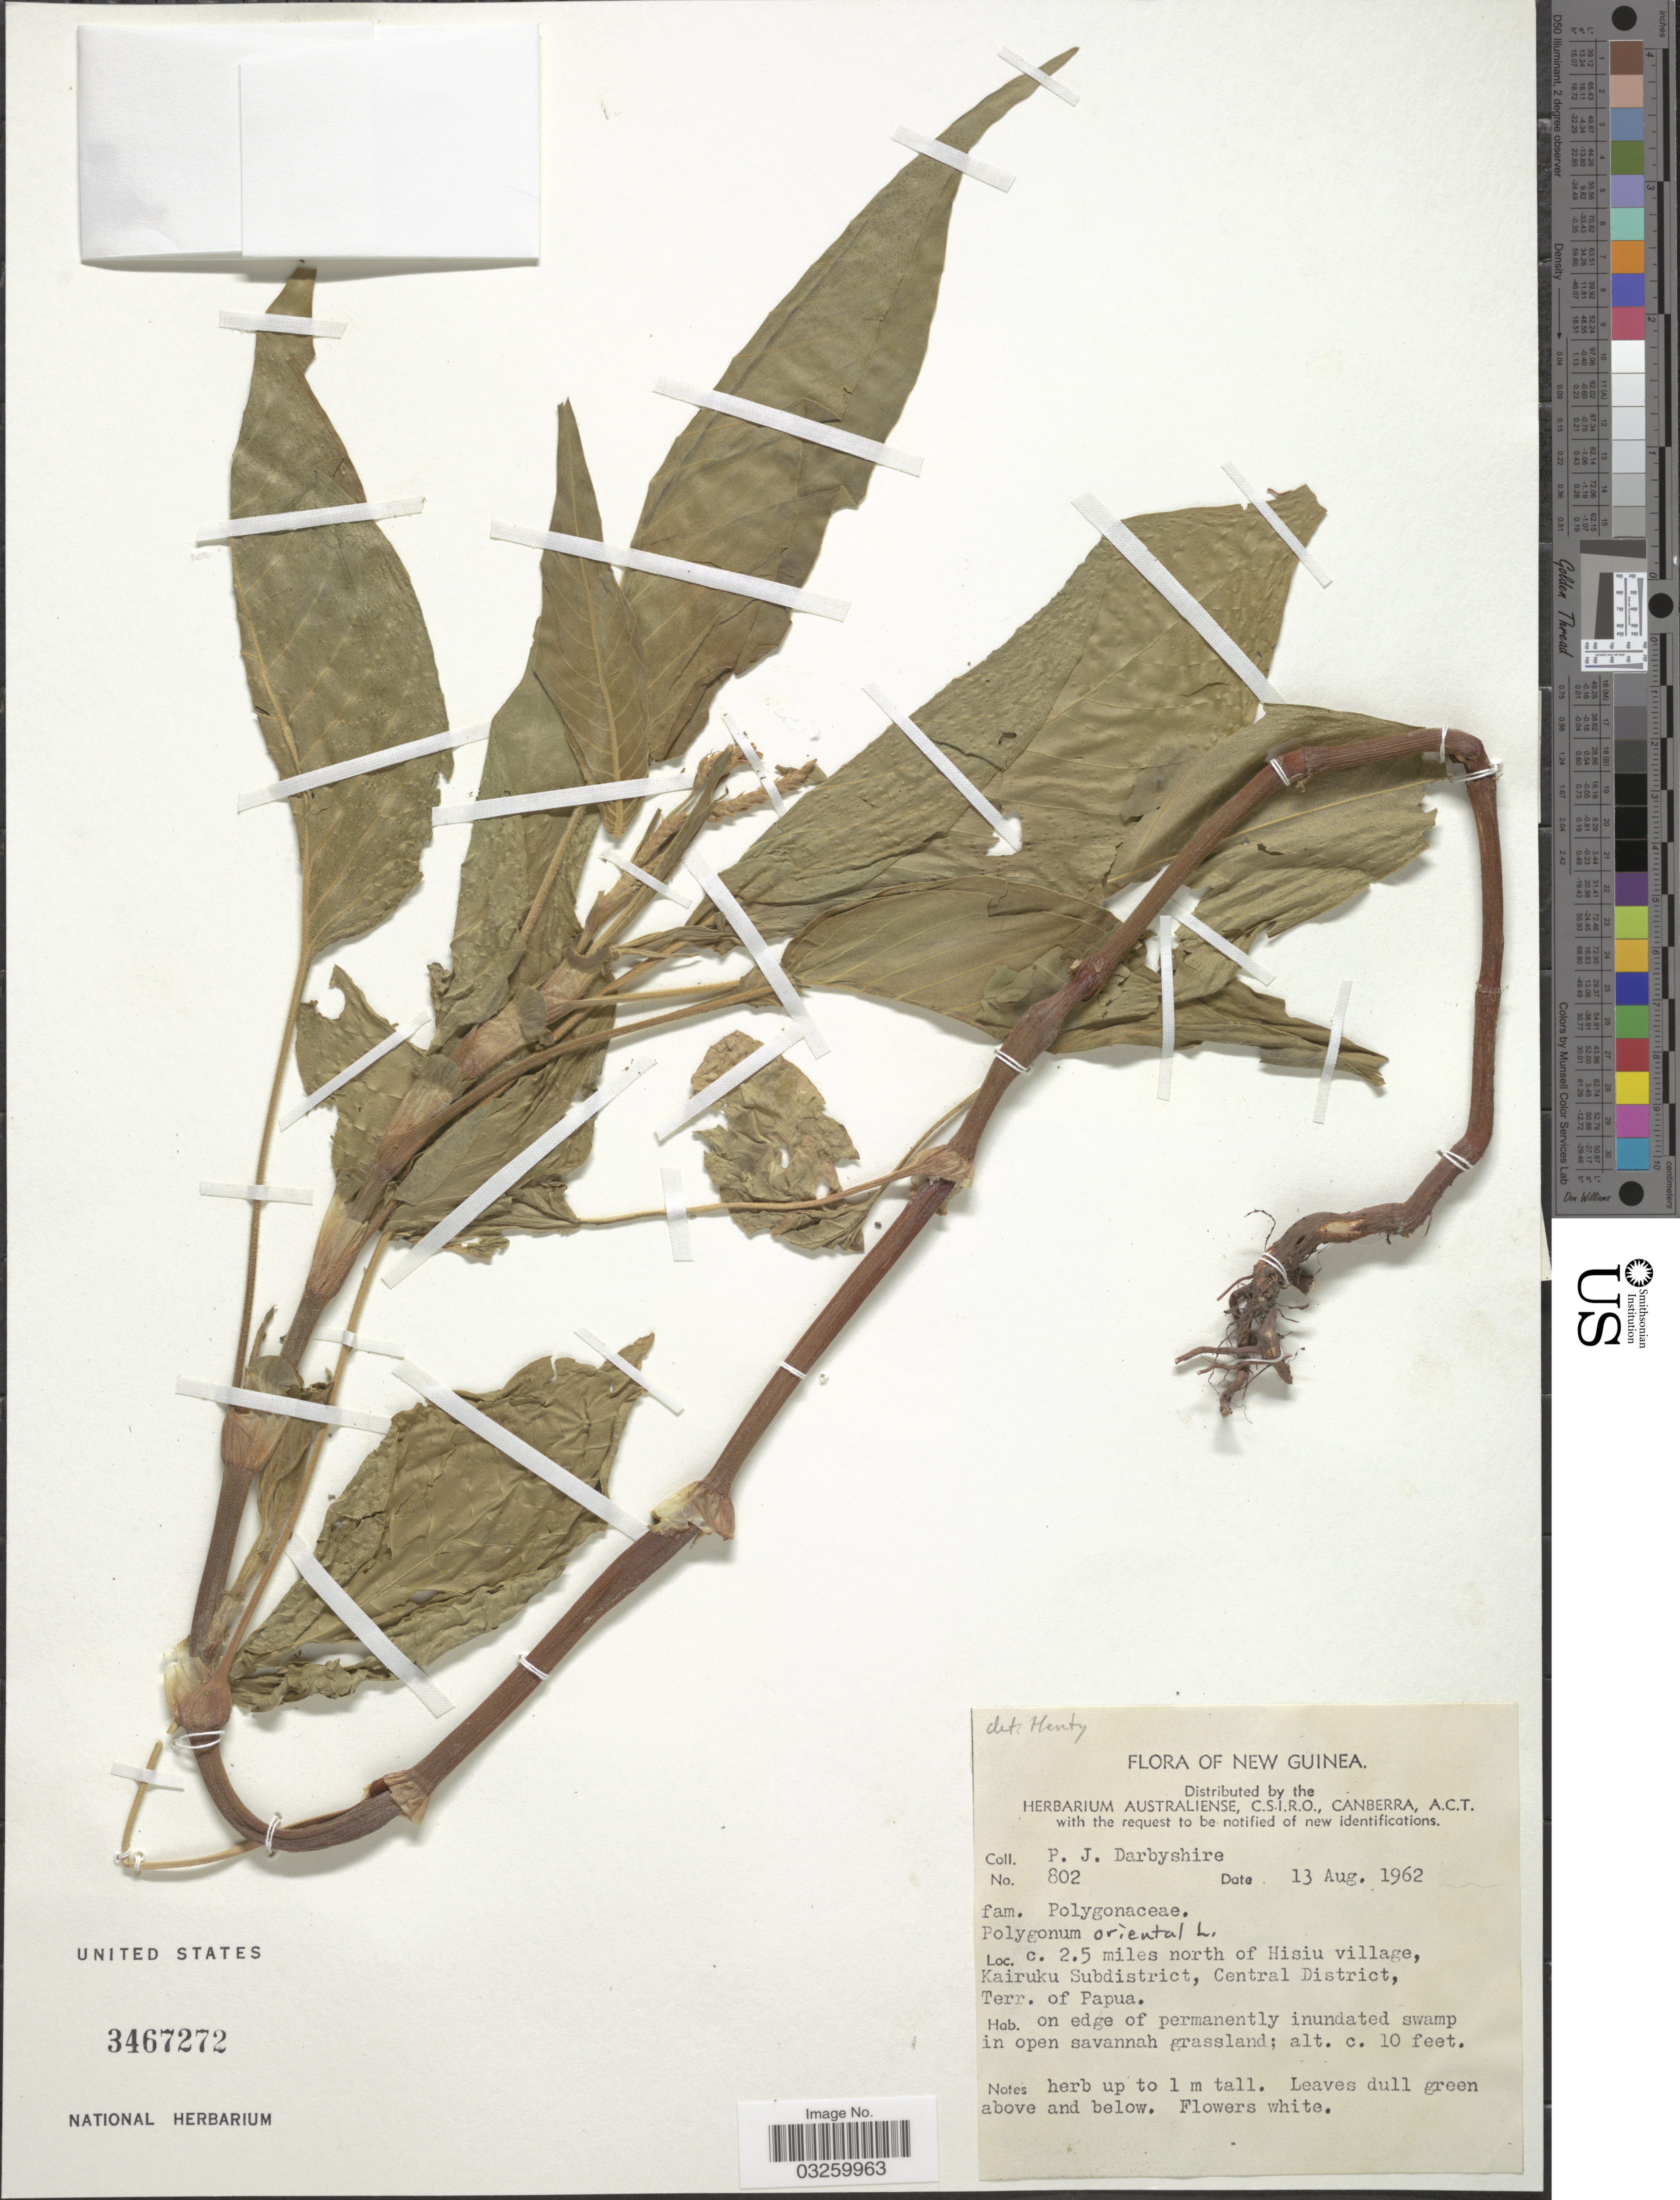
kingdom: Plantae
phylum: Tracheophyta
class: Magnoliopsida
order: Caryophyllales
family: Polygonaceae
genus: Persicaria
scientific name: Persicaria orientalis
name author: (L.) Spach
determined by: Wagner, W. L., (BOT), Smithsonian Institution - National Museum of Natural History (UNITED STATES)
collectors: P. Darbyshire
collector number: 802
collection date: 1962-08-13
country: Papua New Guinea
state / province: Central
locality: New Guinea. C. 2.5 miles north of Hisiu village, Kairuku Subdistrict, Central District, Terr. of Papua.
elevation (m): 3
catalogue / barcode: US 3467272